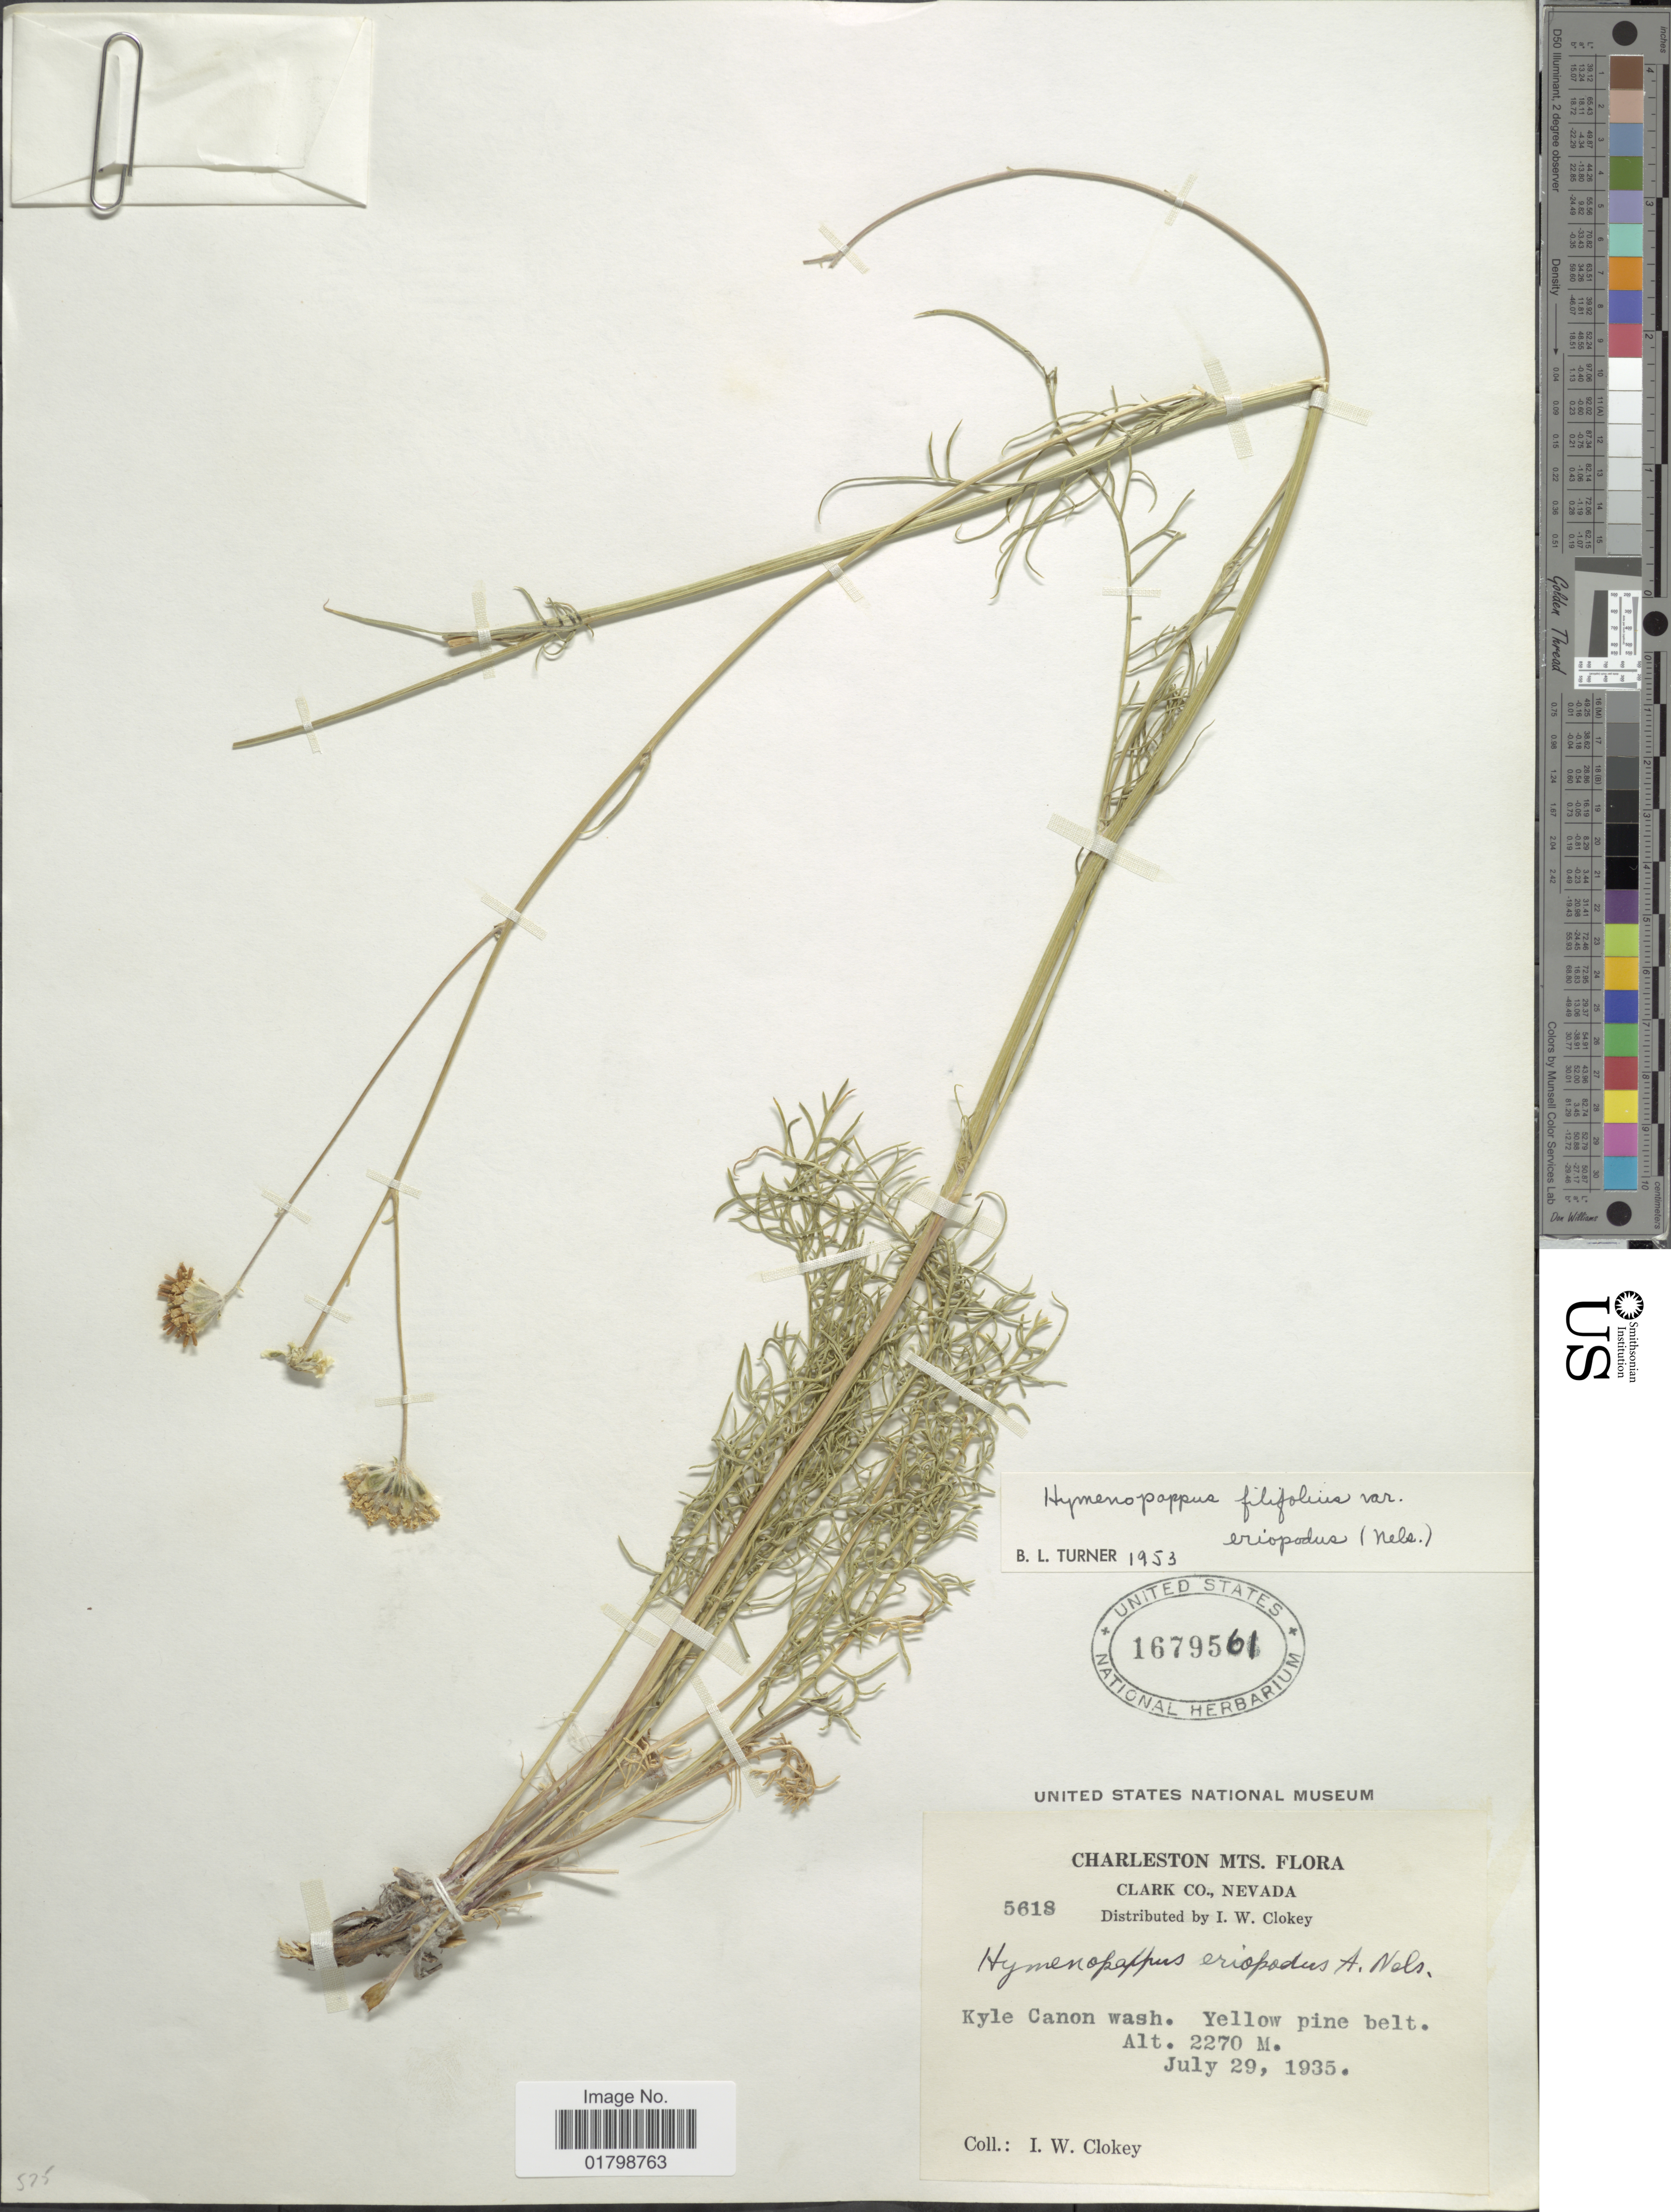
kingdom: Plantae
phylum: Tracheophyta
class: Magnoliopsida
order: Asterales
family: Asteraceae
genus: Hymenopappus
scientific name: Hymenopappus filifolius var. eriopodus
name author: (A. Nelson) B.L. Turner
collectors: I. W. Clokey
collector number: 5618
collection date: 1935-07-29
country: United States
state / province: Nevada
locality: Charleston Mts., Clark Co., Kyle Canon Wash.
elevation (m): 2270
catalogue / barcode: US 1679561